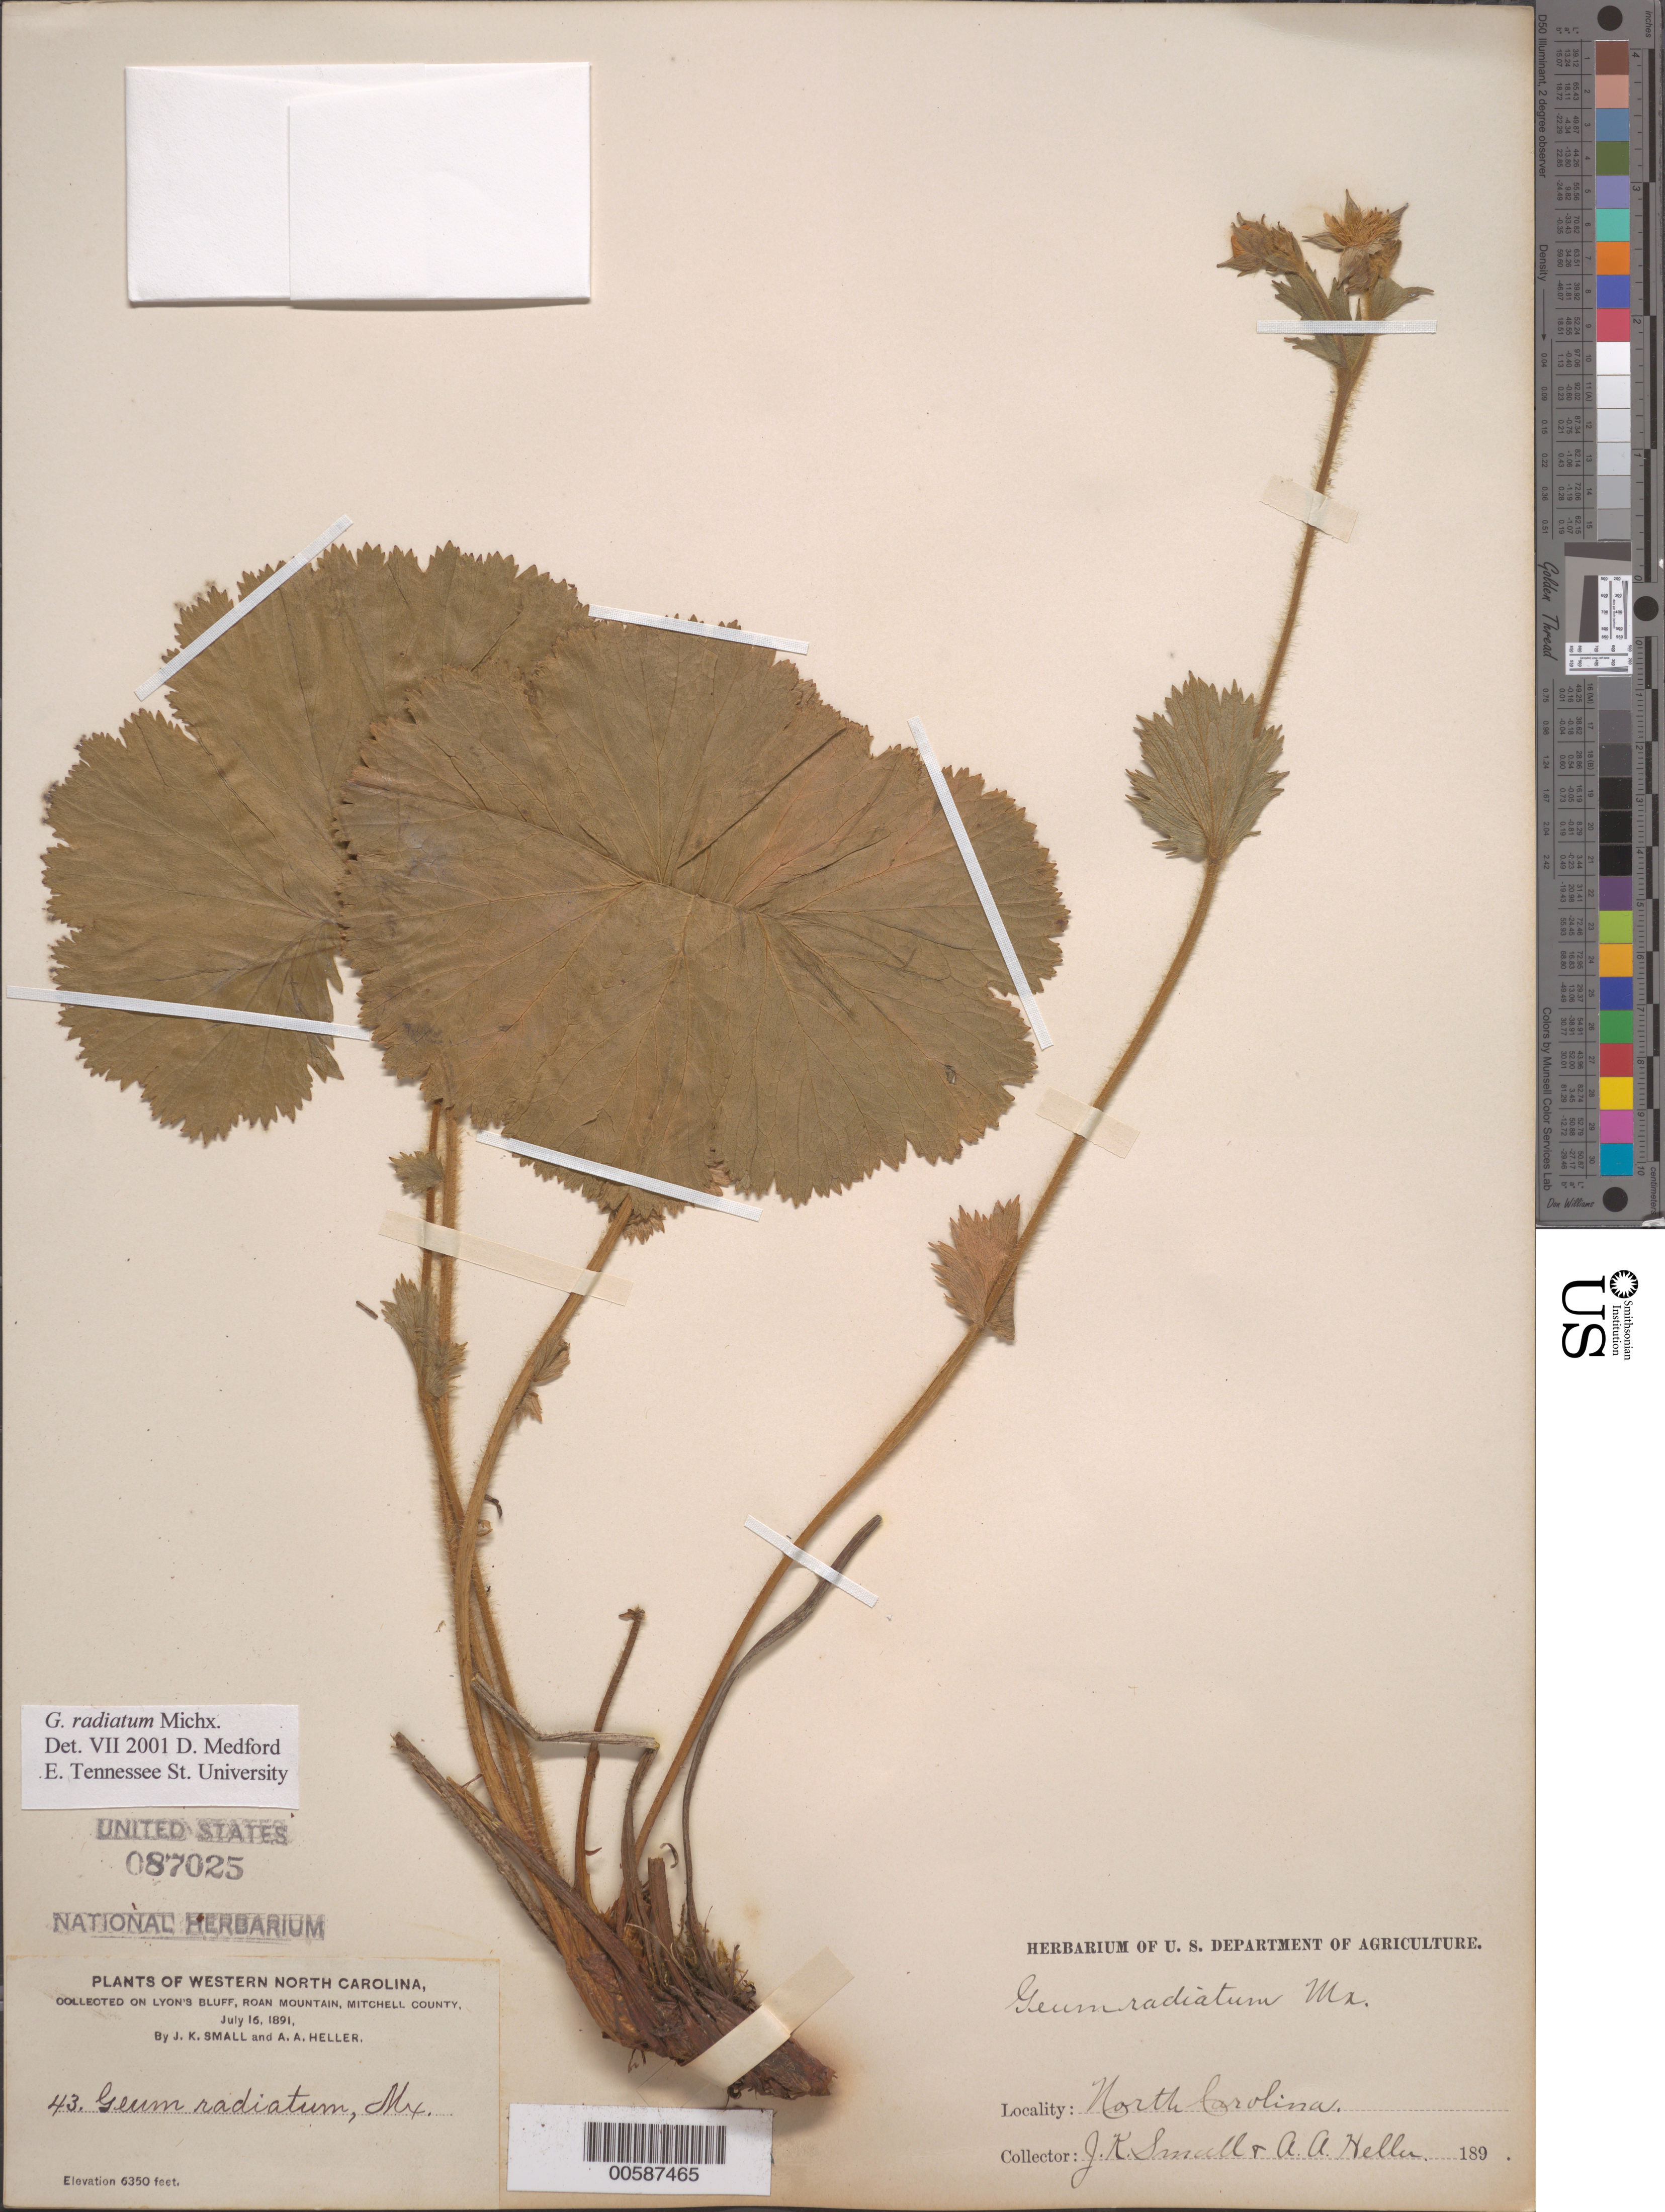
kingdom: Plantae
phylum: Tracheophyta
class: Magnoliopsida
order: Rosales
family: Rosaceae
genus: Geum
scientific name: Geum radiatum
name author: Michx.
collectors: J. K. Small & A. A. Heller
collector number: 43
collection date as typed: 16 Jul 1891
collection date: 1891-07-16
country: United States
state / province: North Carolina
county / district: Mitchell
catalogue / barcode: US 87025